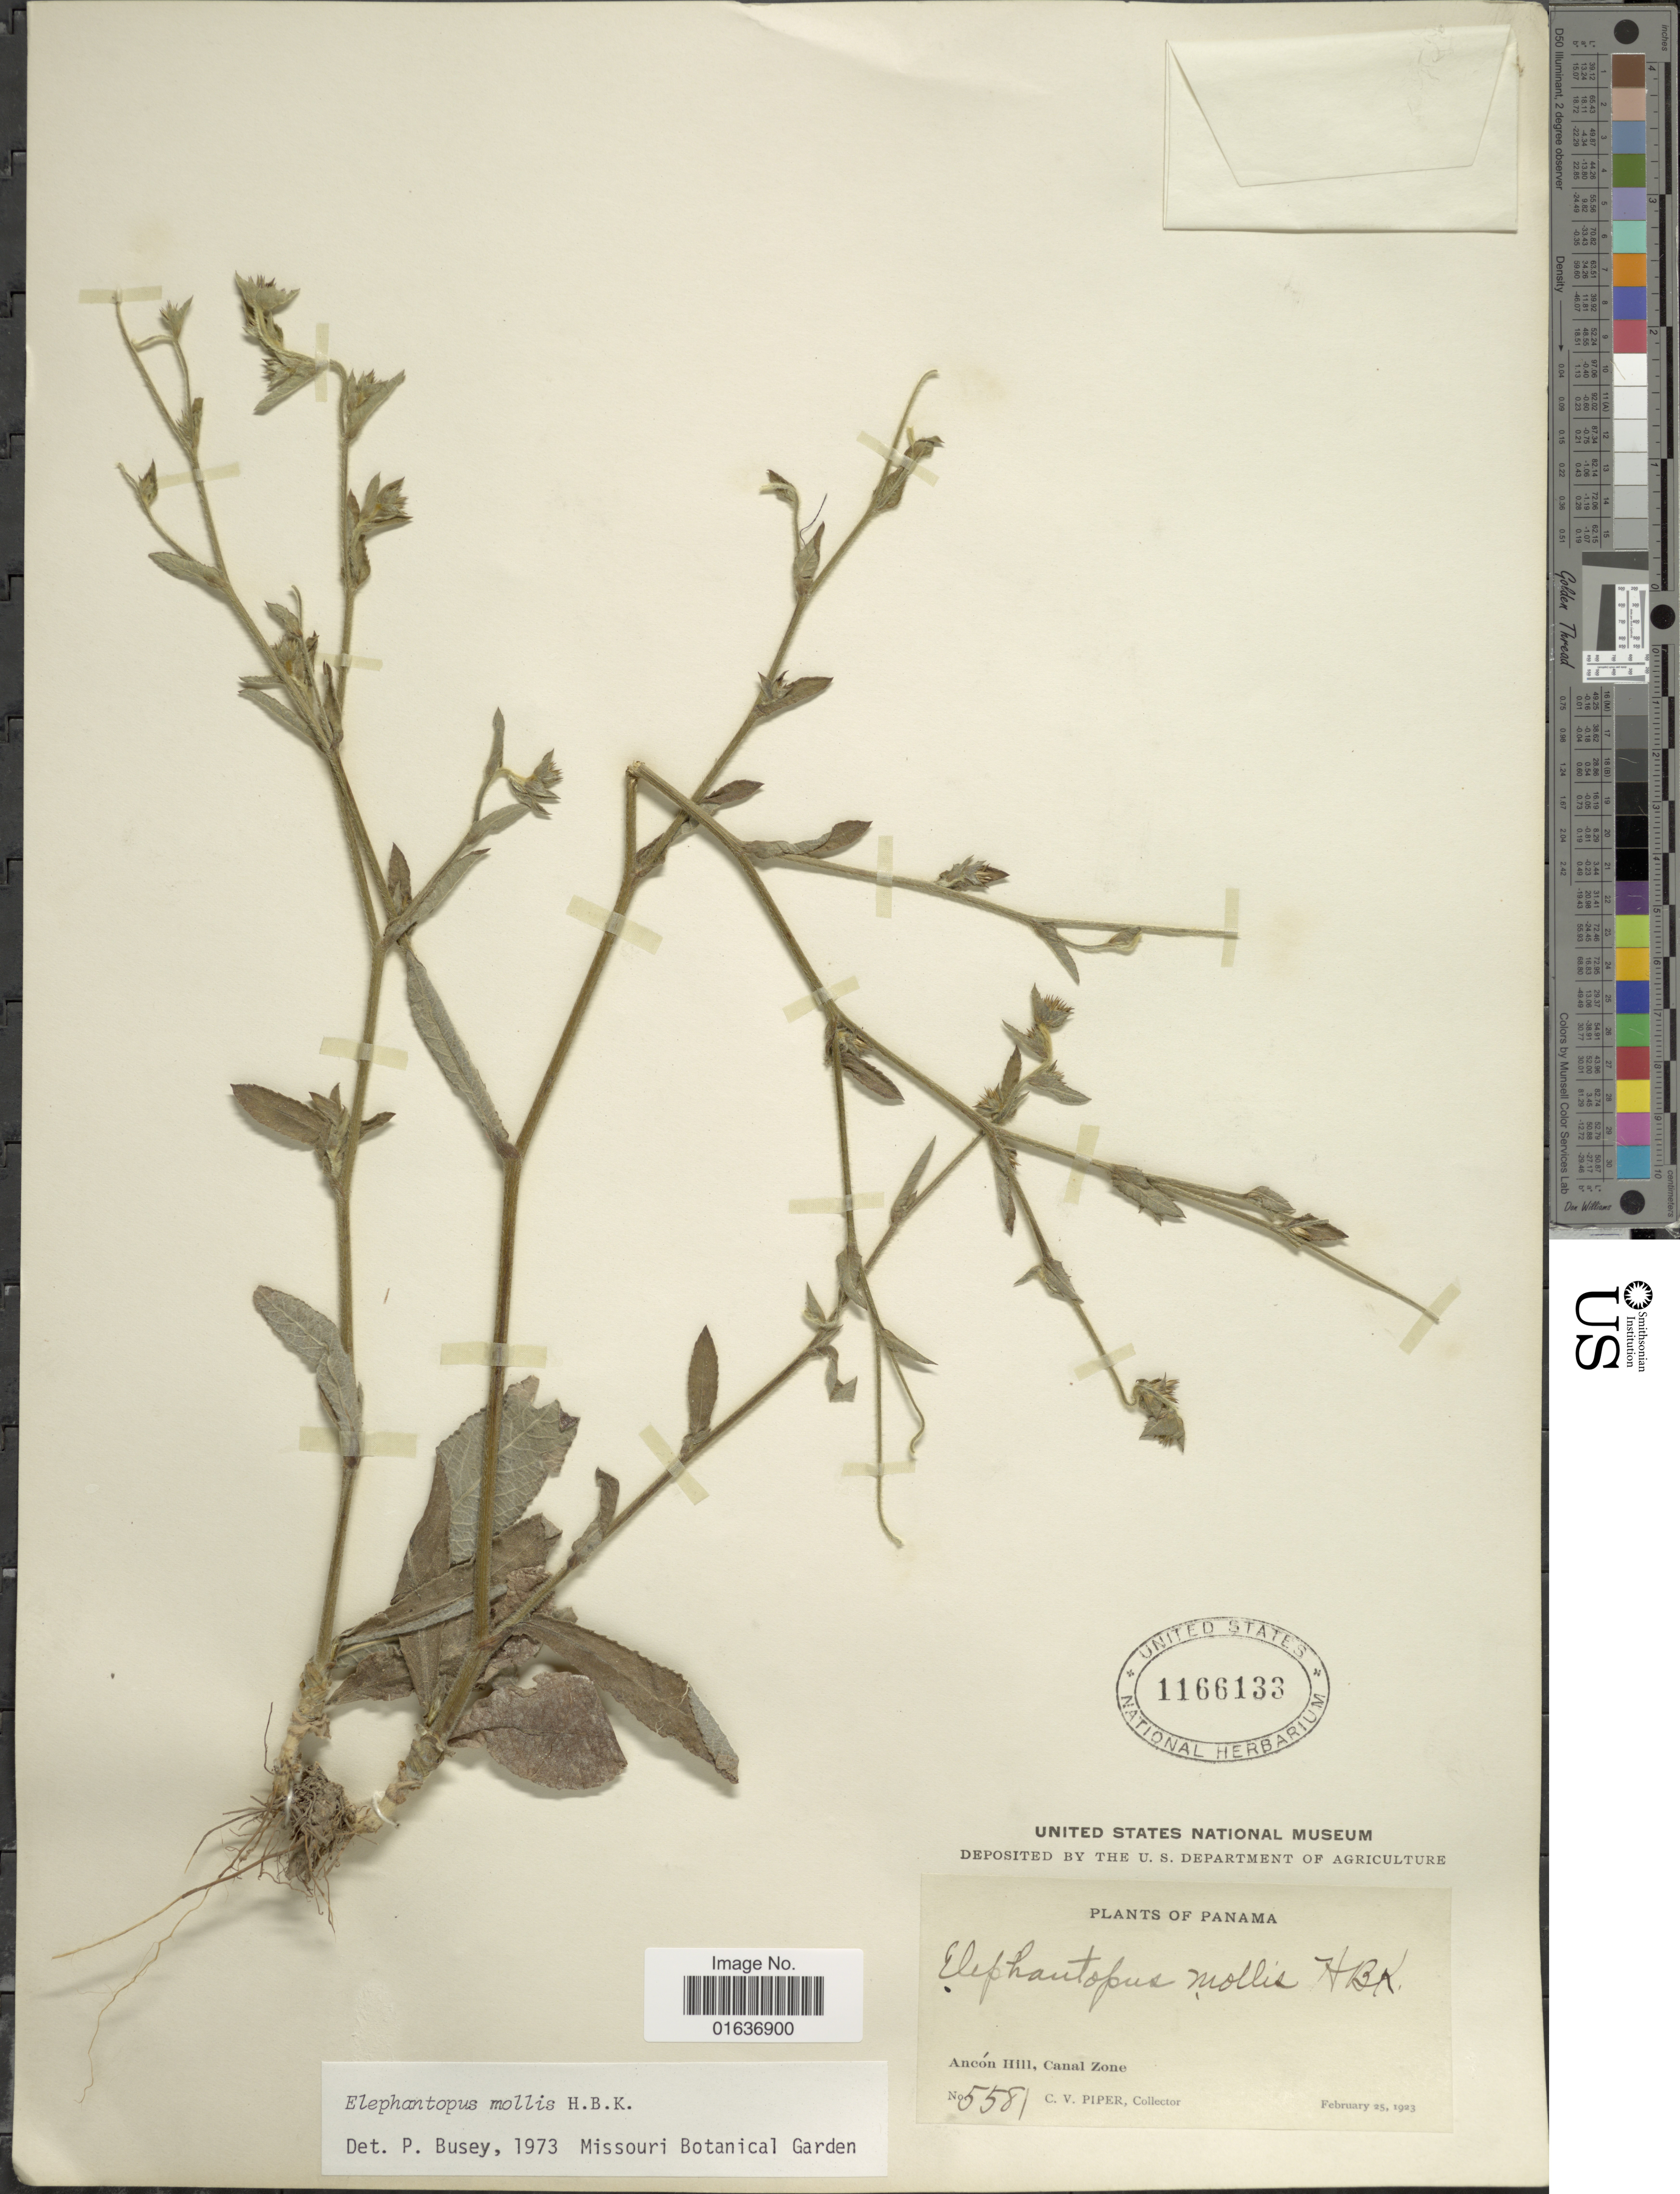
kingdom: Plantae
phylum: Tracheophyta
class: Magnoliopsida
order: Asterales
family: Asteraceae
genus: Elephantopus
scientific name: Elephantopus mollis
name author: Kunth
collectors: C. V. Piper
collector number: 5581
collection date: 1923-02-25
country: Panama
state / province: Colón / Panamá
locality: Ancón Hill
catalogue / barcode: US 1166133